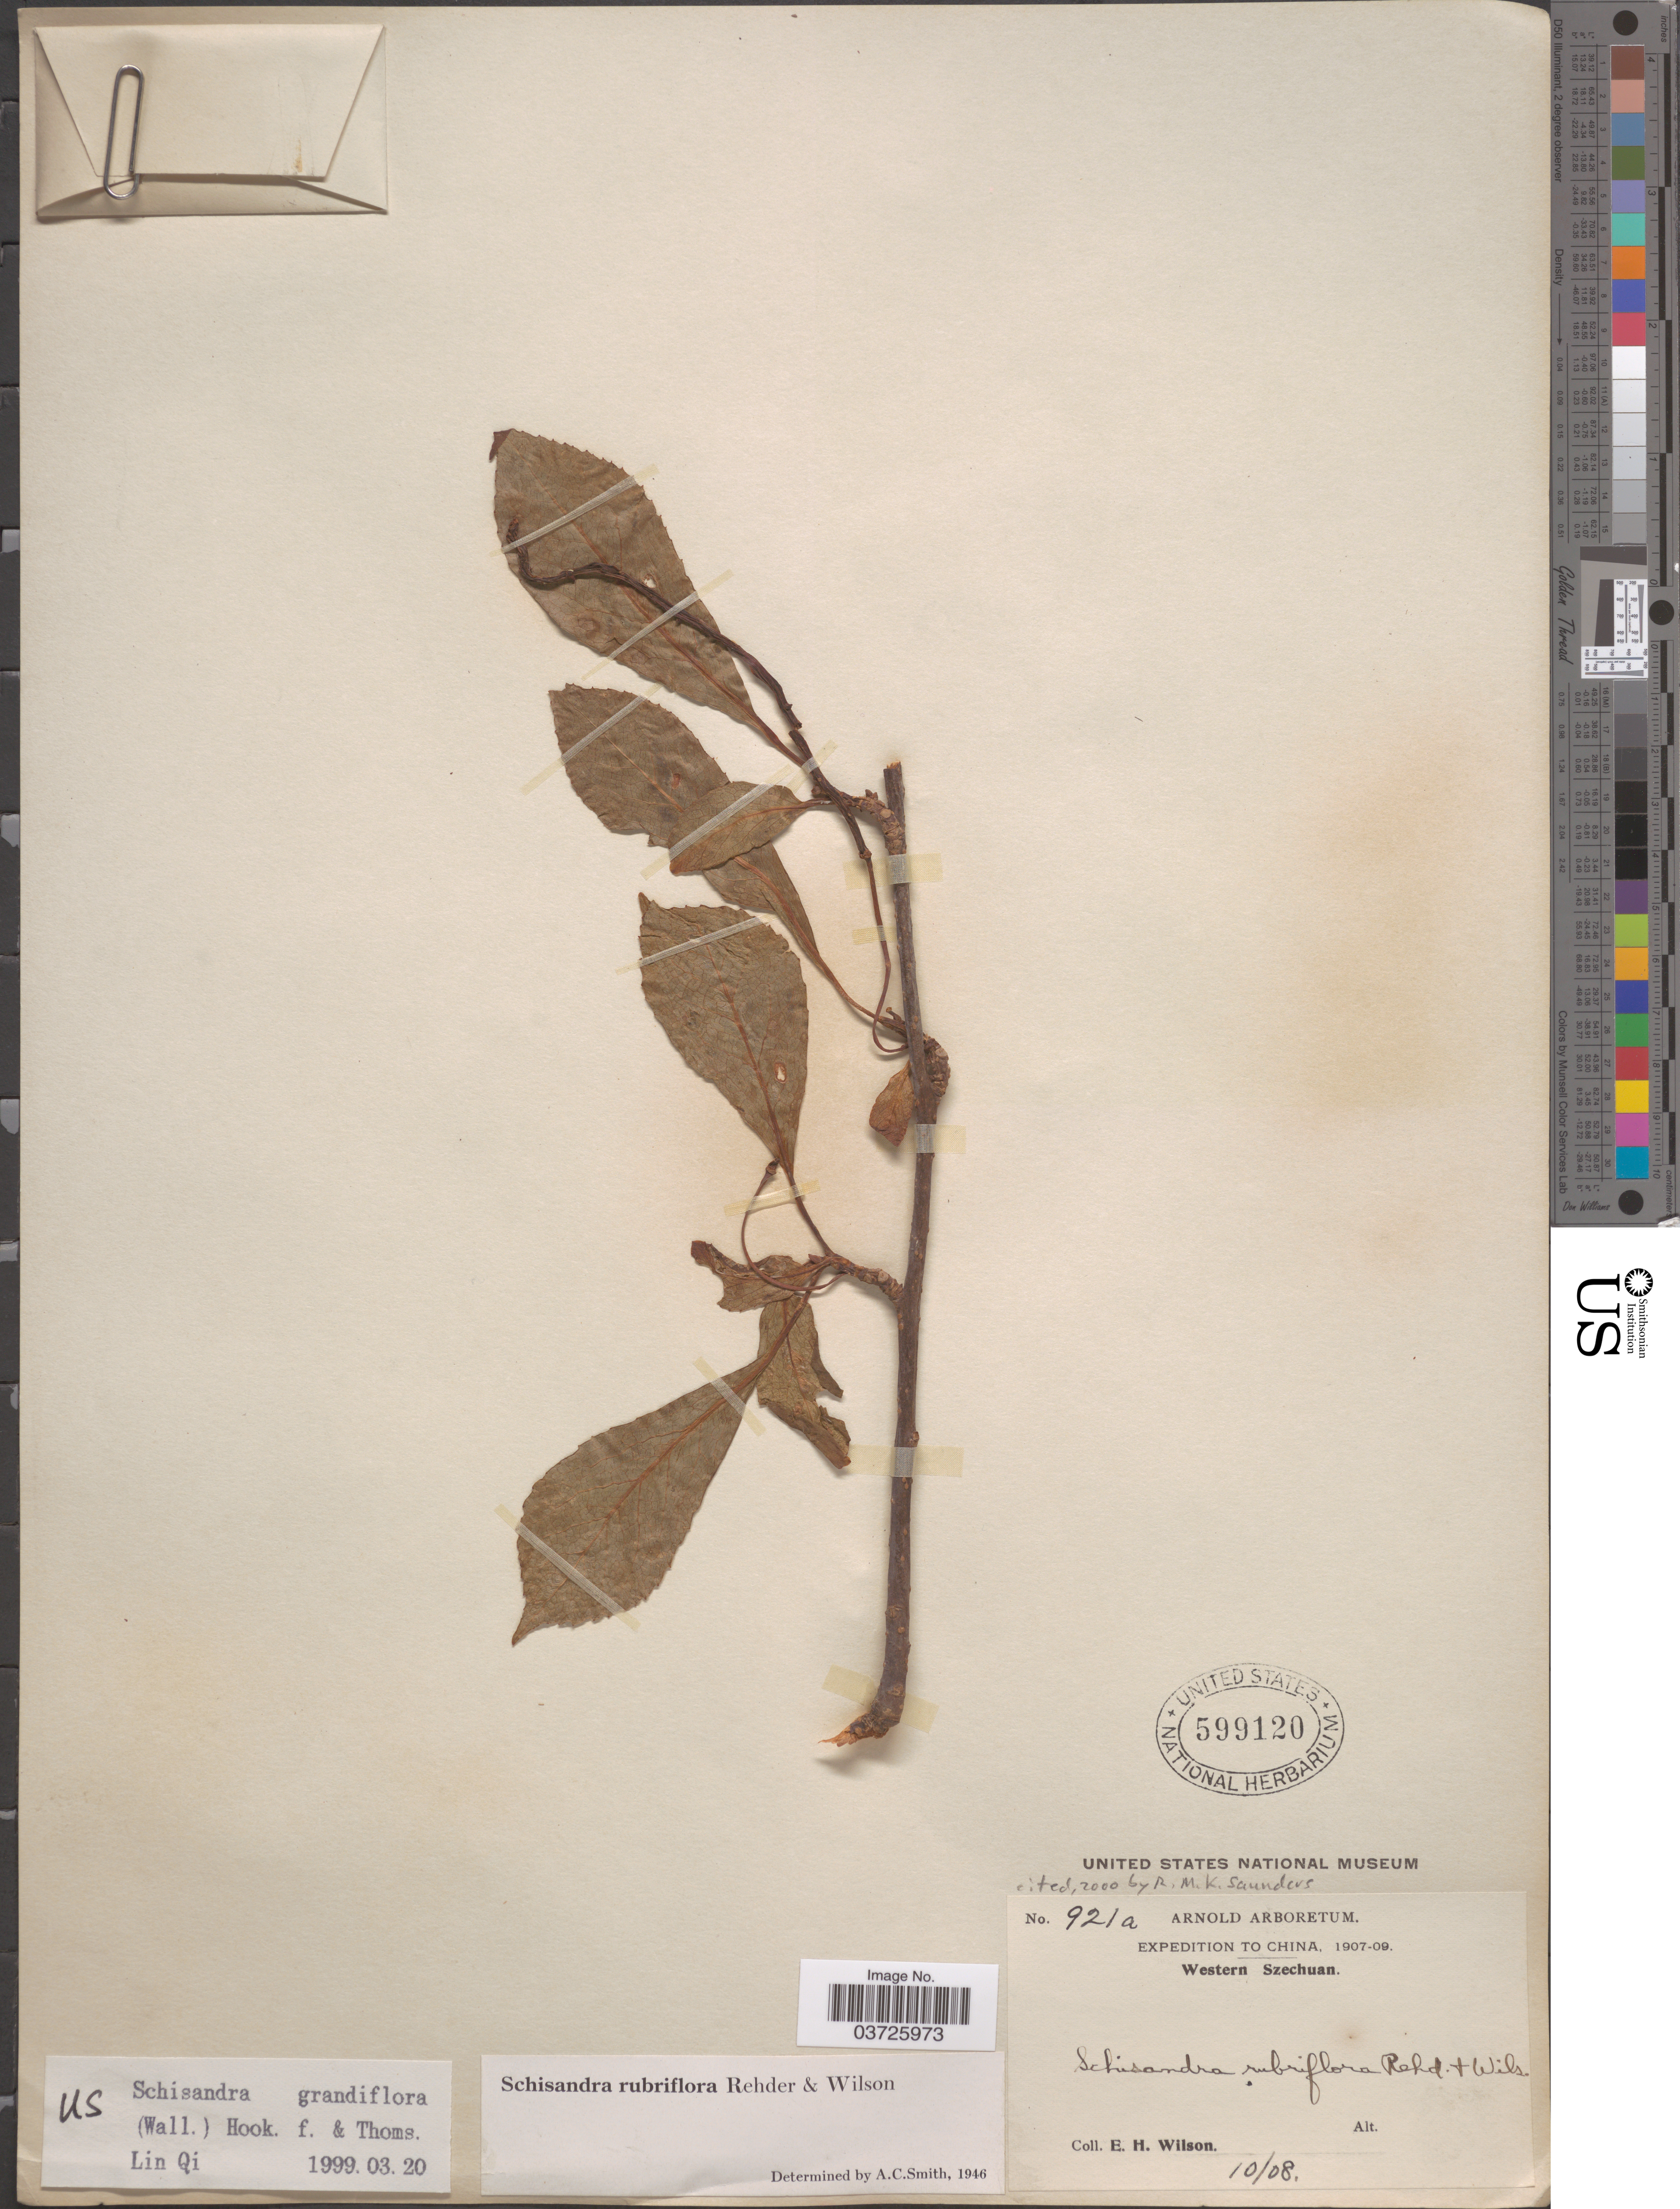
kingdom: Plantae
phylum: Tracheophyta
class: Magnoliopsida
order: Austrobaileyales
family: Schisandraceae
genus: Schisandra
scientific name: Schisandra grandiflora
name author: (Wall.) Hook. f. & Thoms.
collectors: E. Wilson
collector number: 921a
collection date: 1908-10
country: China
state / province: Sichuan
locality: Western Szechuan.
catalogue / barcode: US 599120